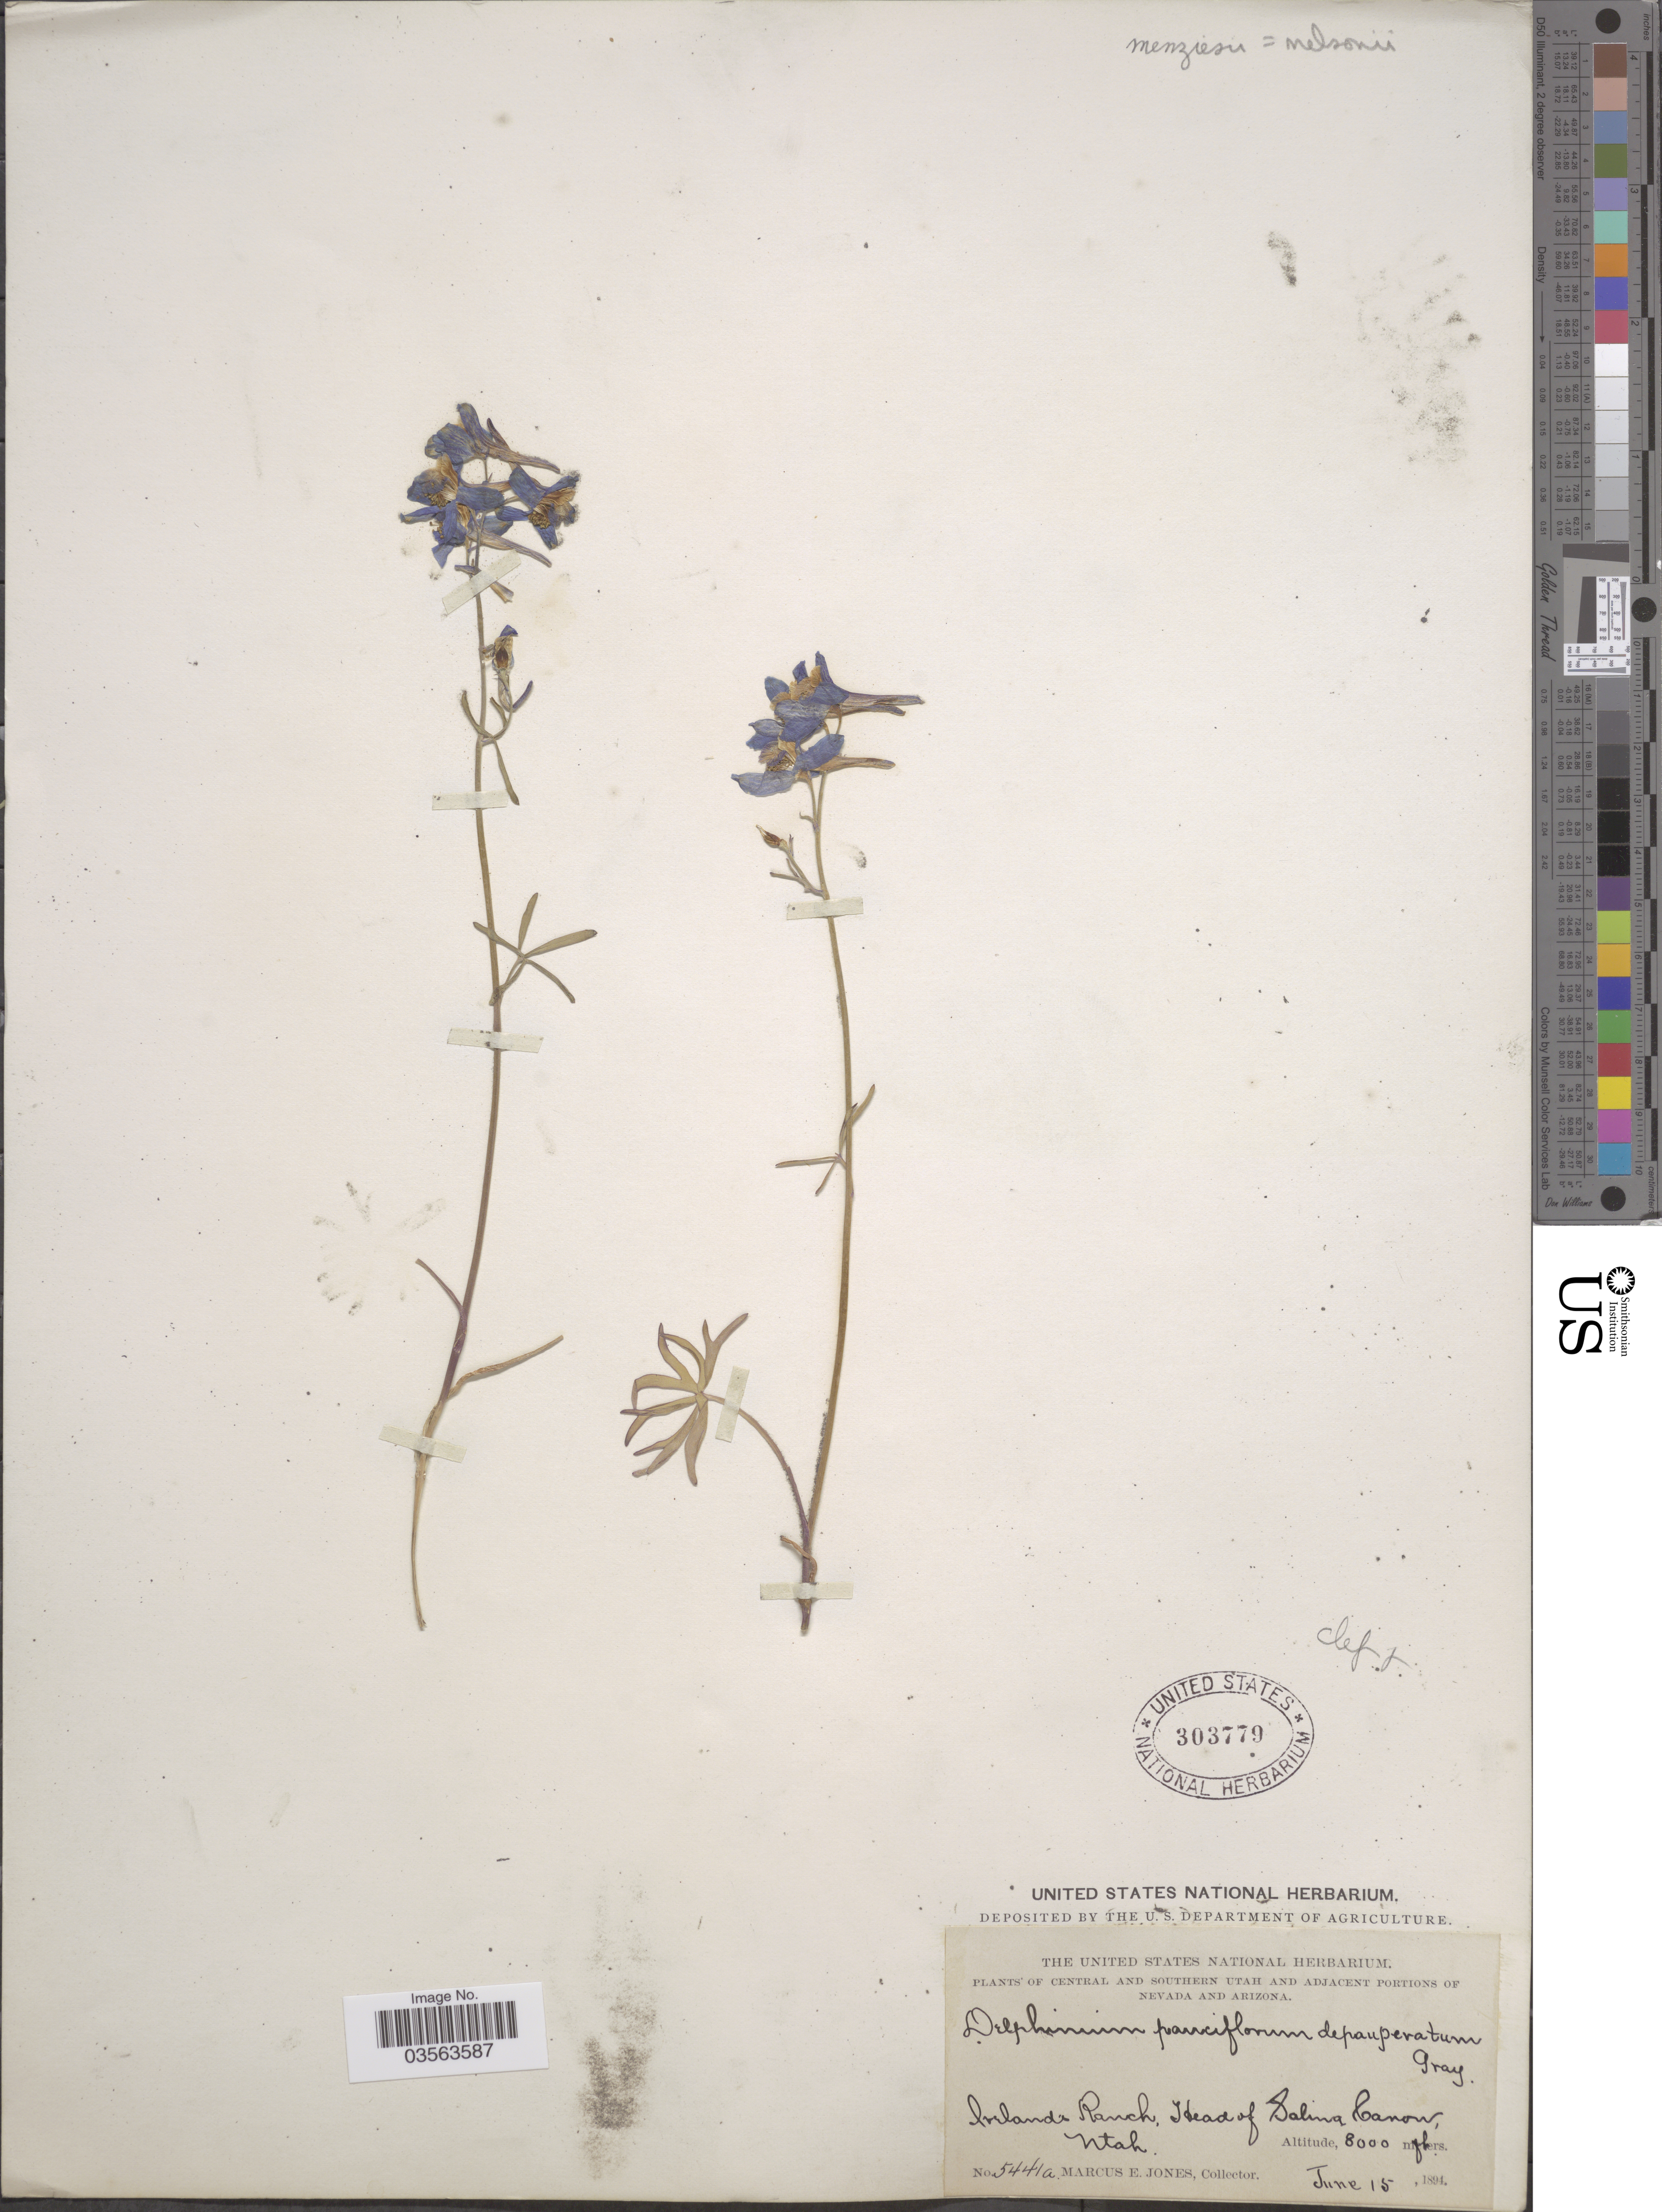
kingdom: Plantae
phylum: Tracheophyta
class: Magnoliopsida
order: Ranunculales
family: Ranunculaceae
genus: Delphinium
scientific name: Delphinium nelsonii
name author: Greene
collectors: M. E. Jones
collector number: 5441a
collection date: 1894-06-15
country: United States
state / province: Utah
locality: Central and Southern Utah. Irelands Ranch, Head of Salina Canon.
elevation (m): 2438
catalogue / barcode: US 303779